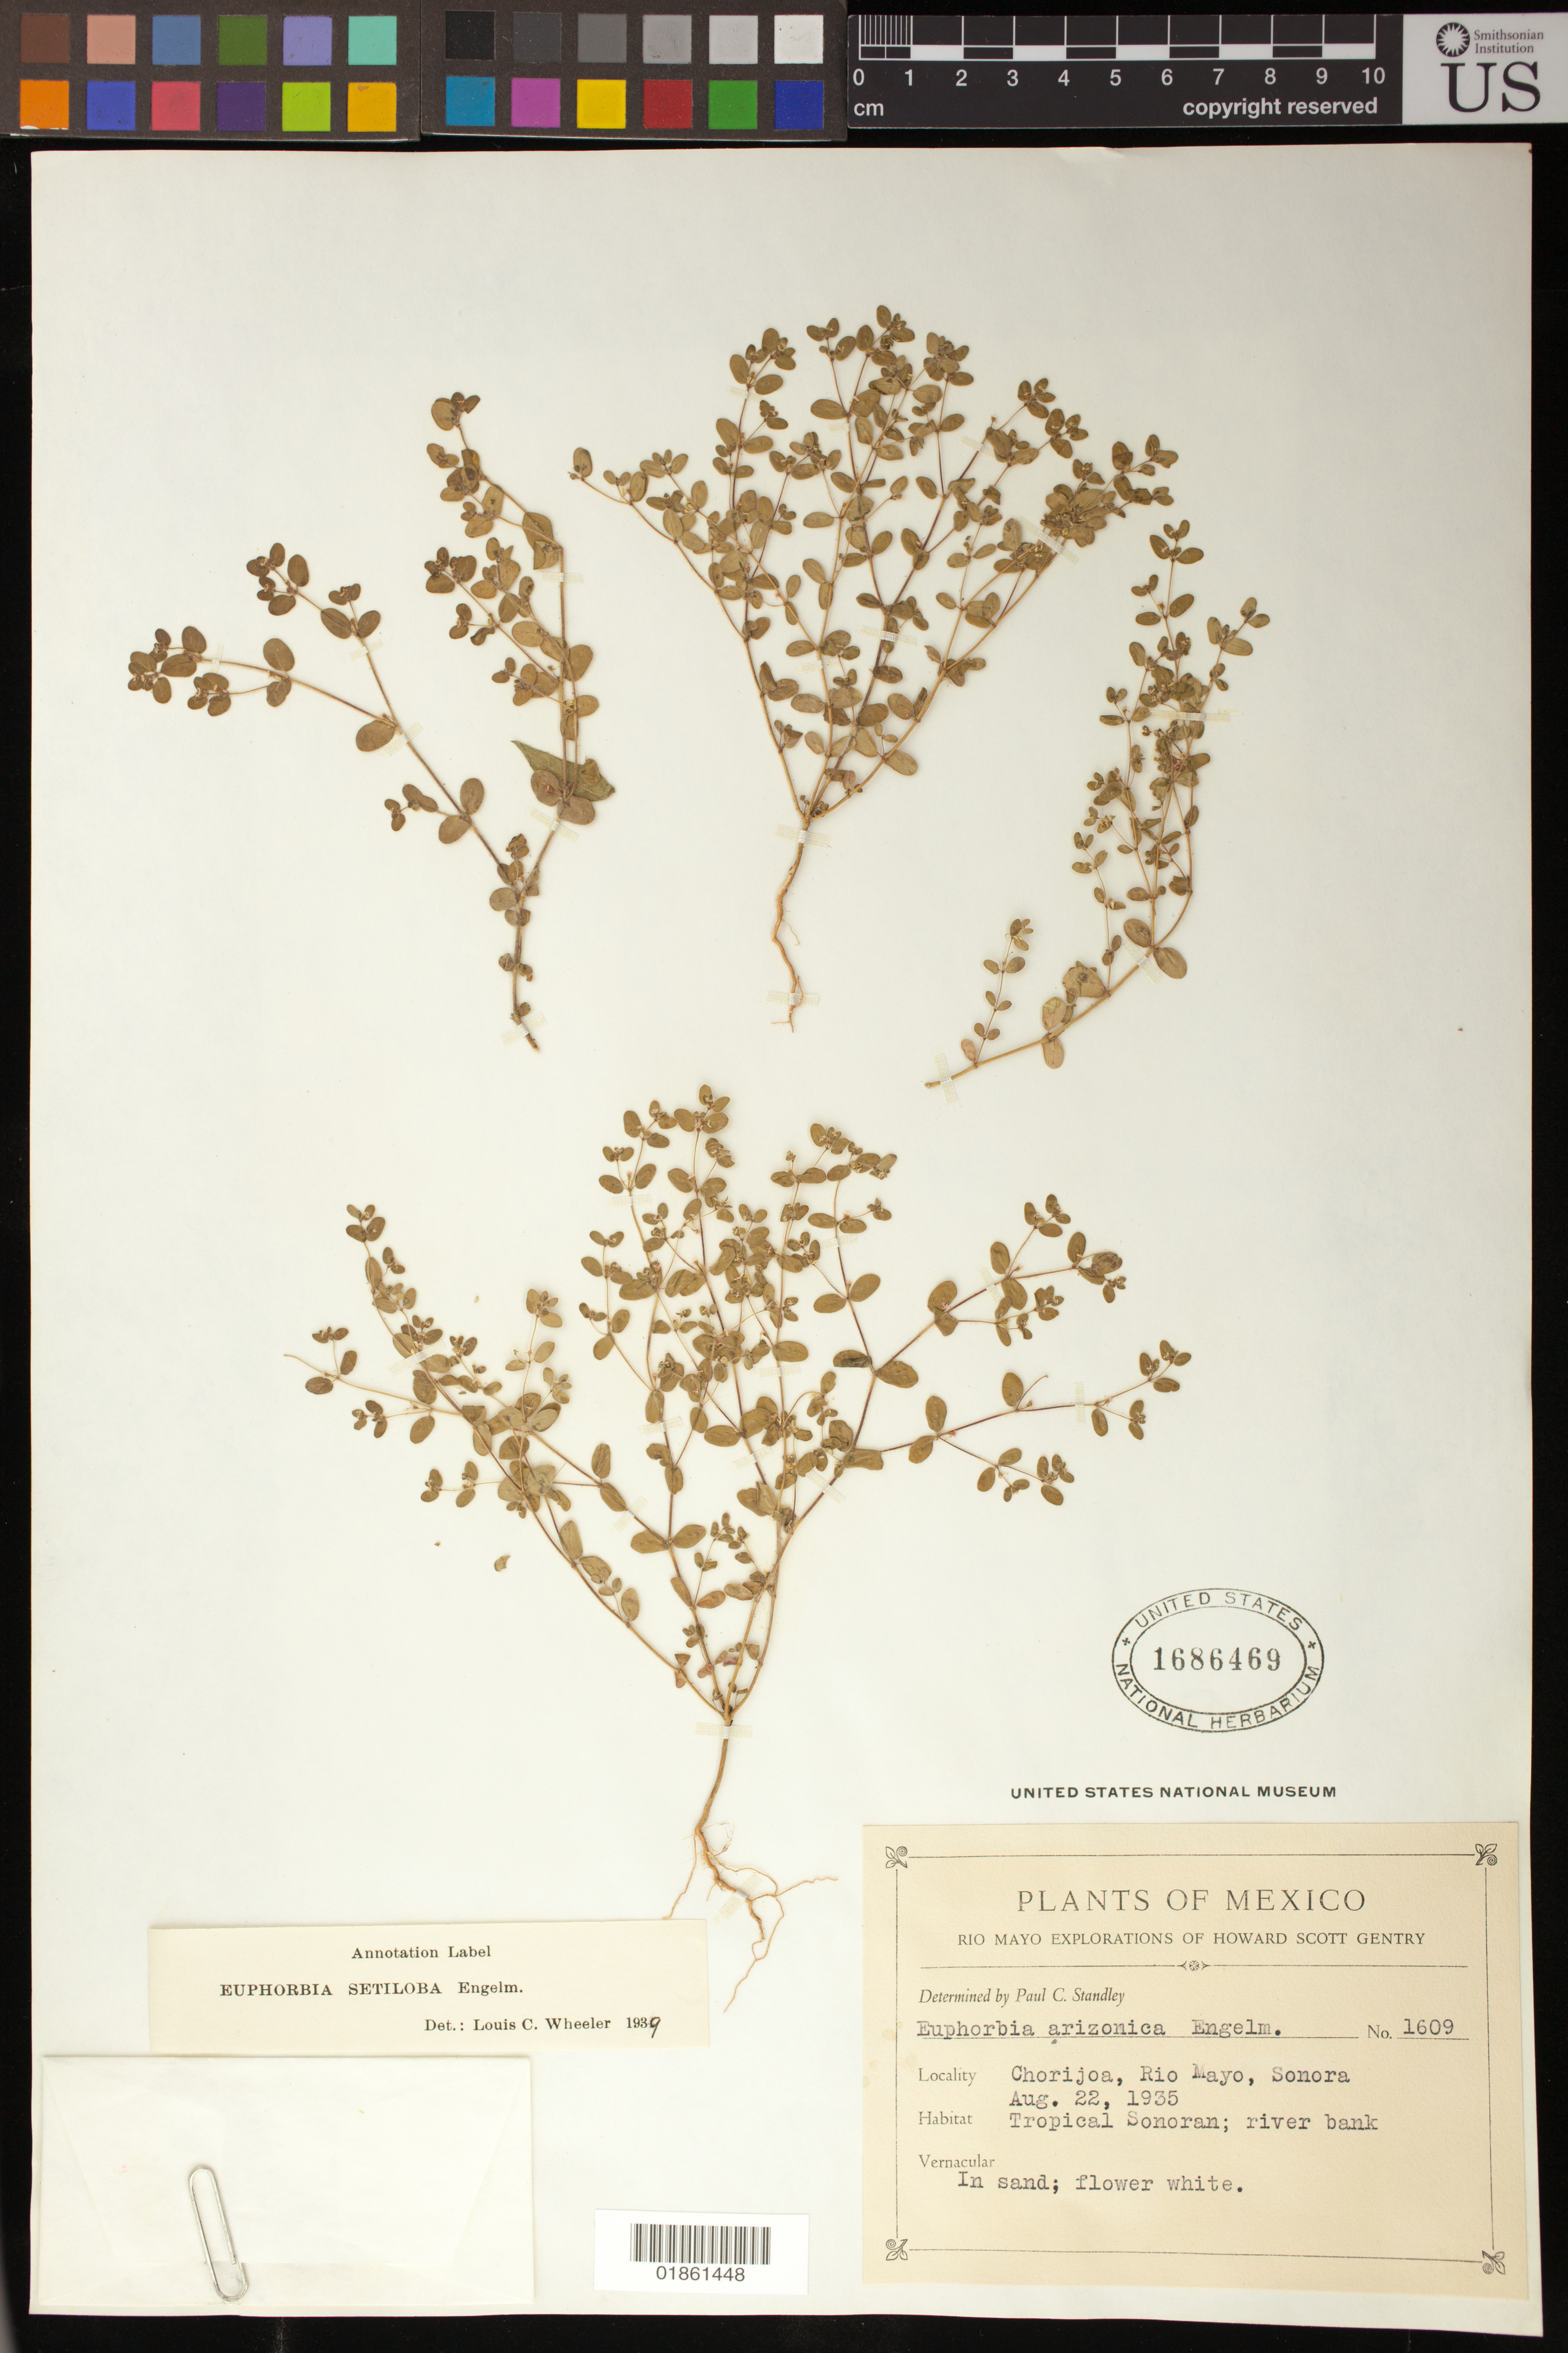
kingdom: Plantae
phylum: Tracheophyta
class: Magnoliopsida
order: Malpighiales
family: Euphorbiaceae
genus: Euphorbia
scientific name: Euphorbia setiloba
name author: Engelm.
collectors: H. S. Gentry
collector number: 1609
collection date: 1935-08-22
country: Mexico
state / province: Sonora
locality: Chorijoa, Rio Mayo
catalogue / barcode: US 1686469